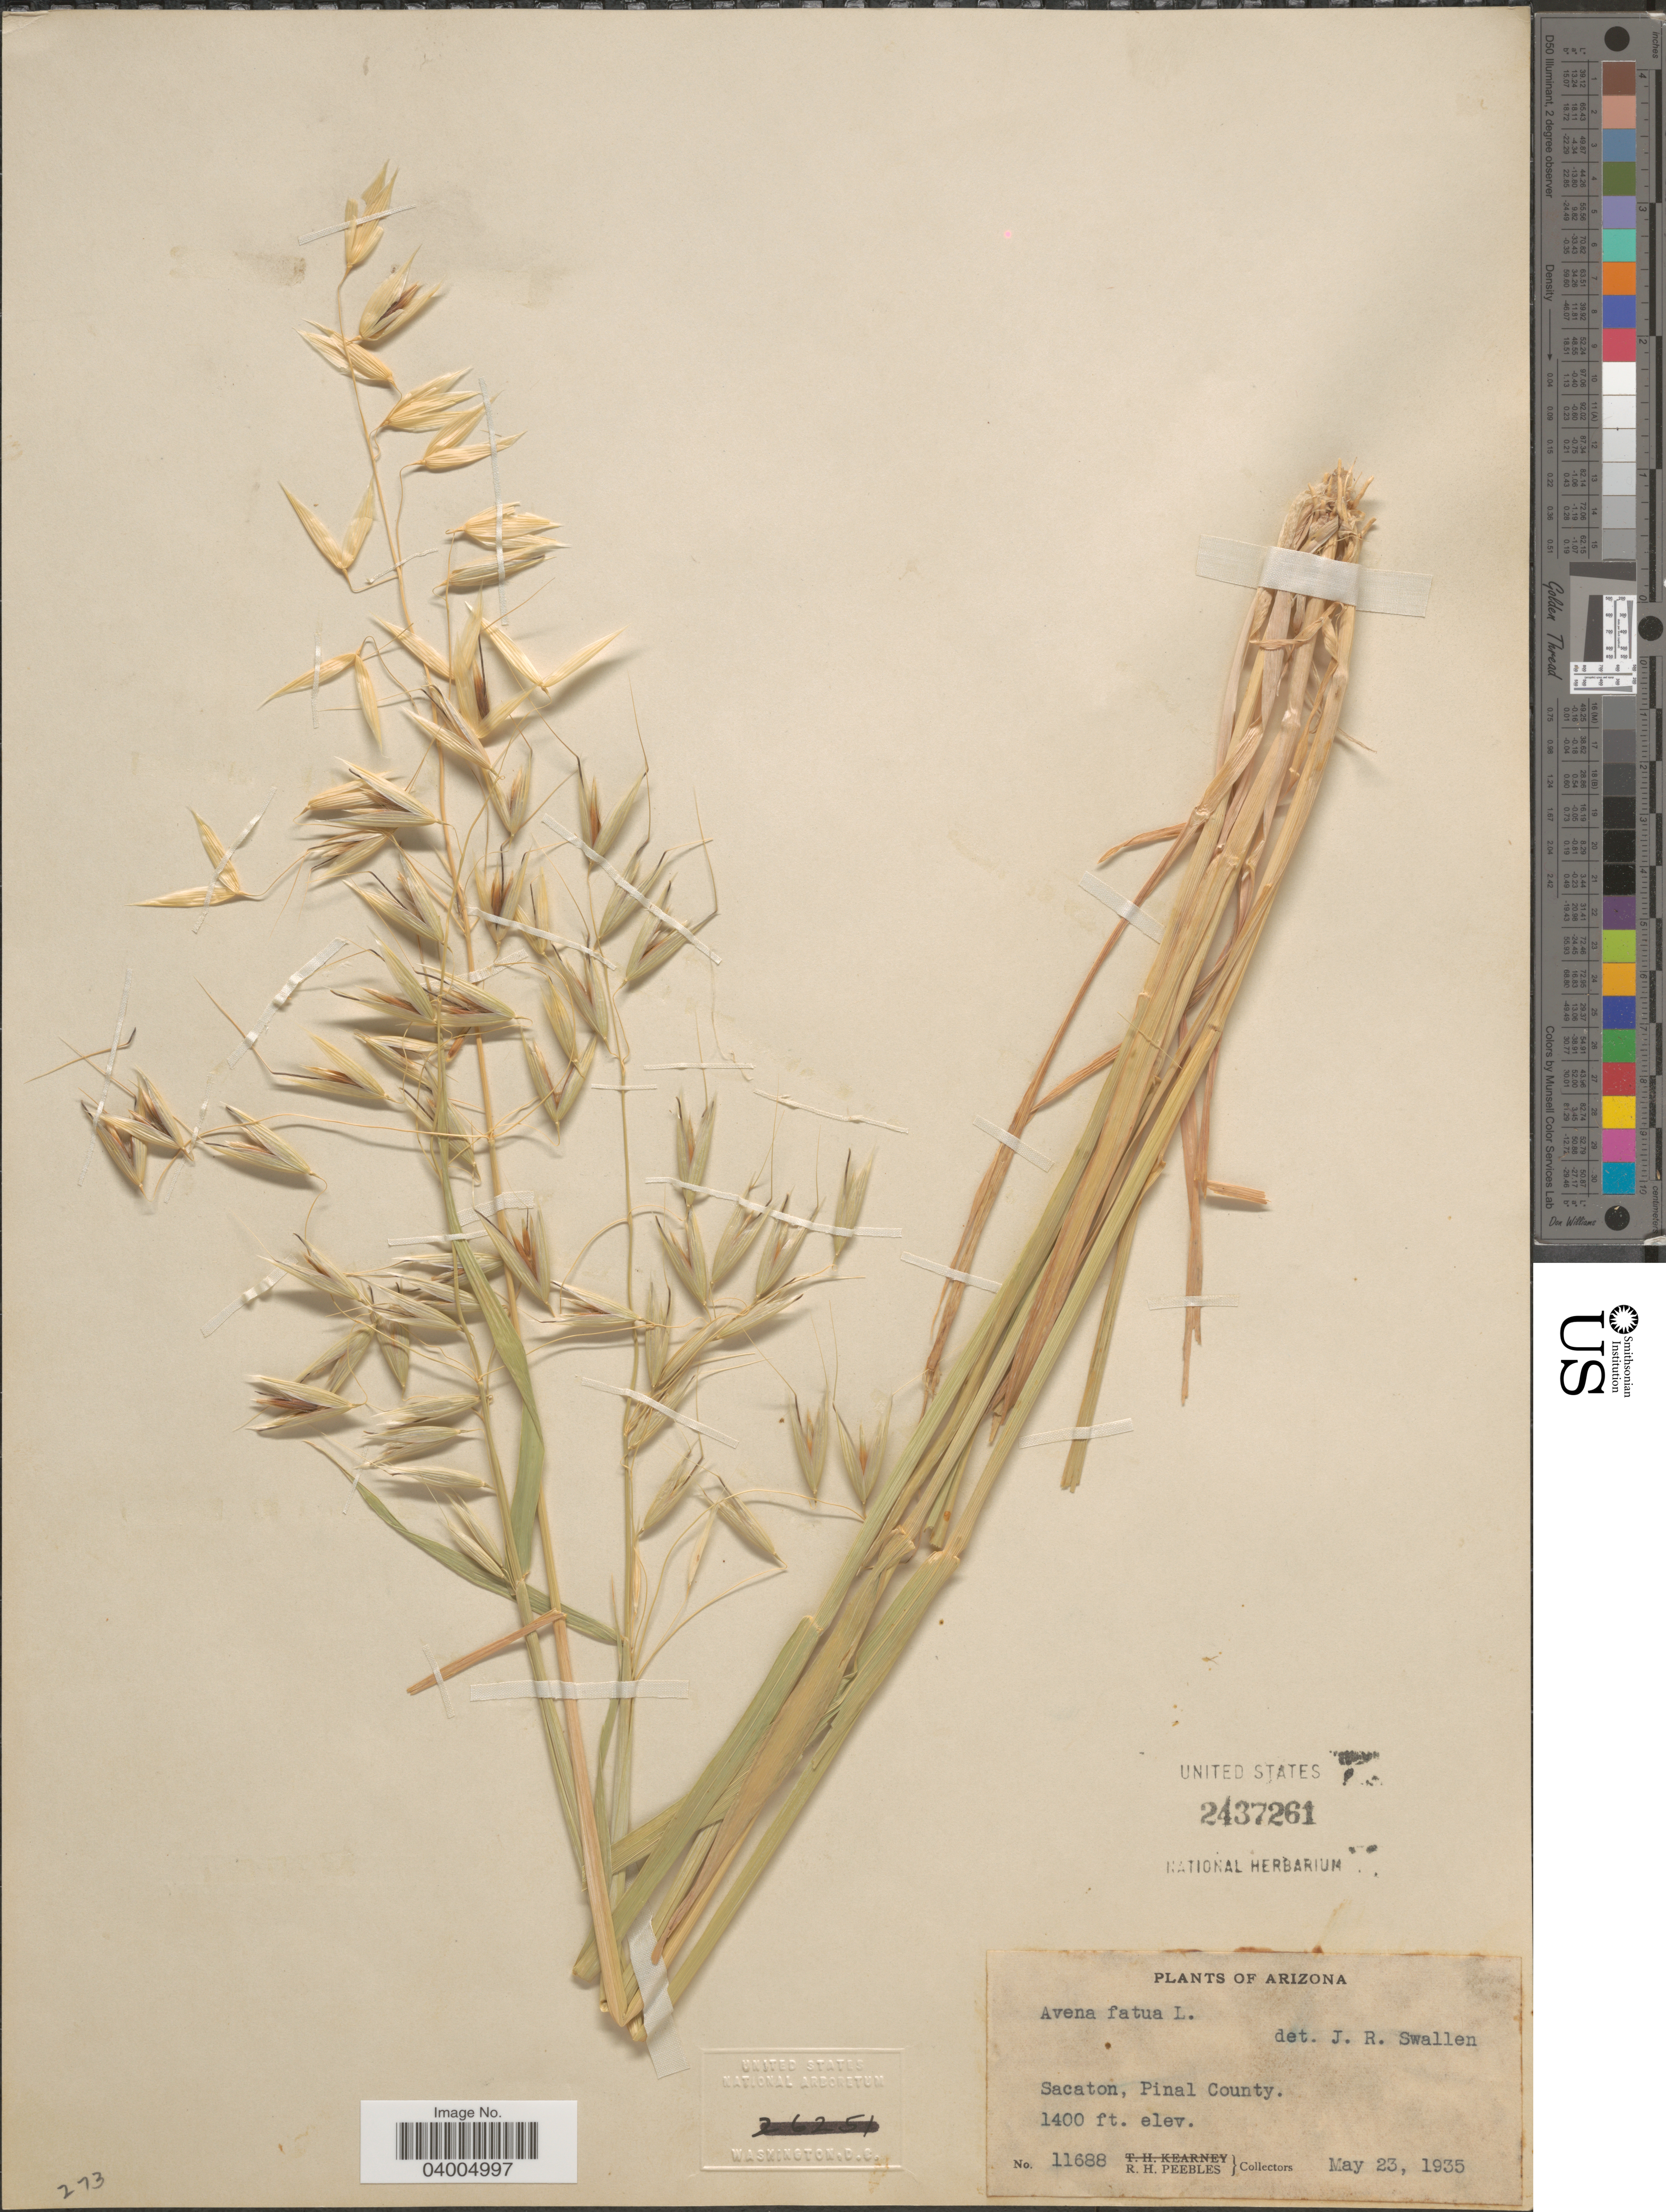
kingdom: Plantae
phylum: Tracheophyta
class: Liliopsida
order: Poales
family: Poaceae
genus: Avena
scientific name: Avena sativa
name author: L.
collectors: R. H. Peebles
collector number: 11688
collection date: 1935-05-23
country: United States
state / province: Arizona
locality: Sacaton, Pinal County.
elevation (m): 427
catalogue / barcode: US 2437261